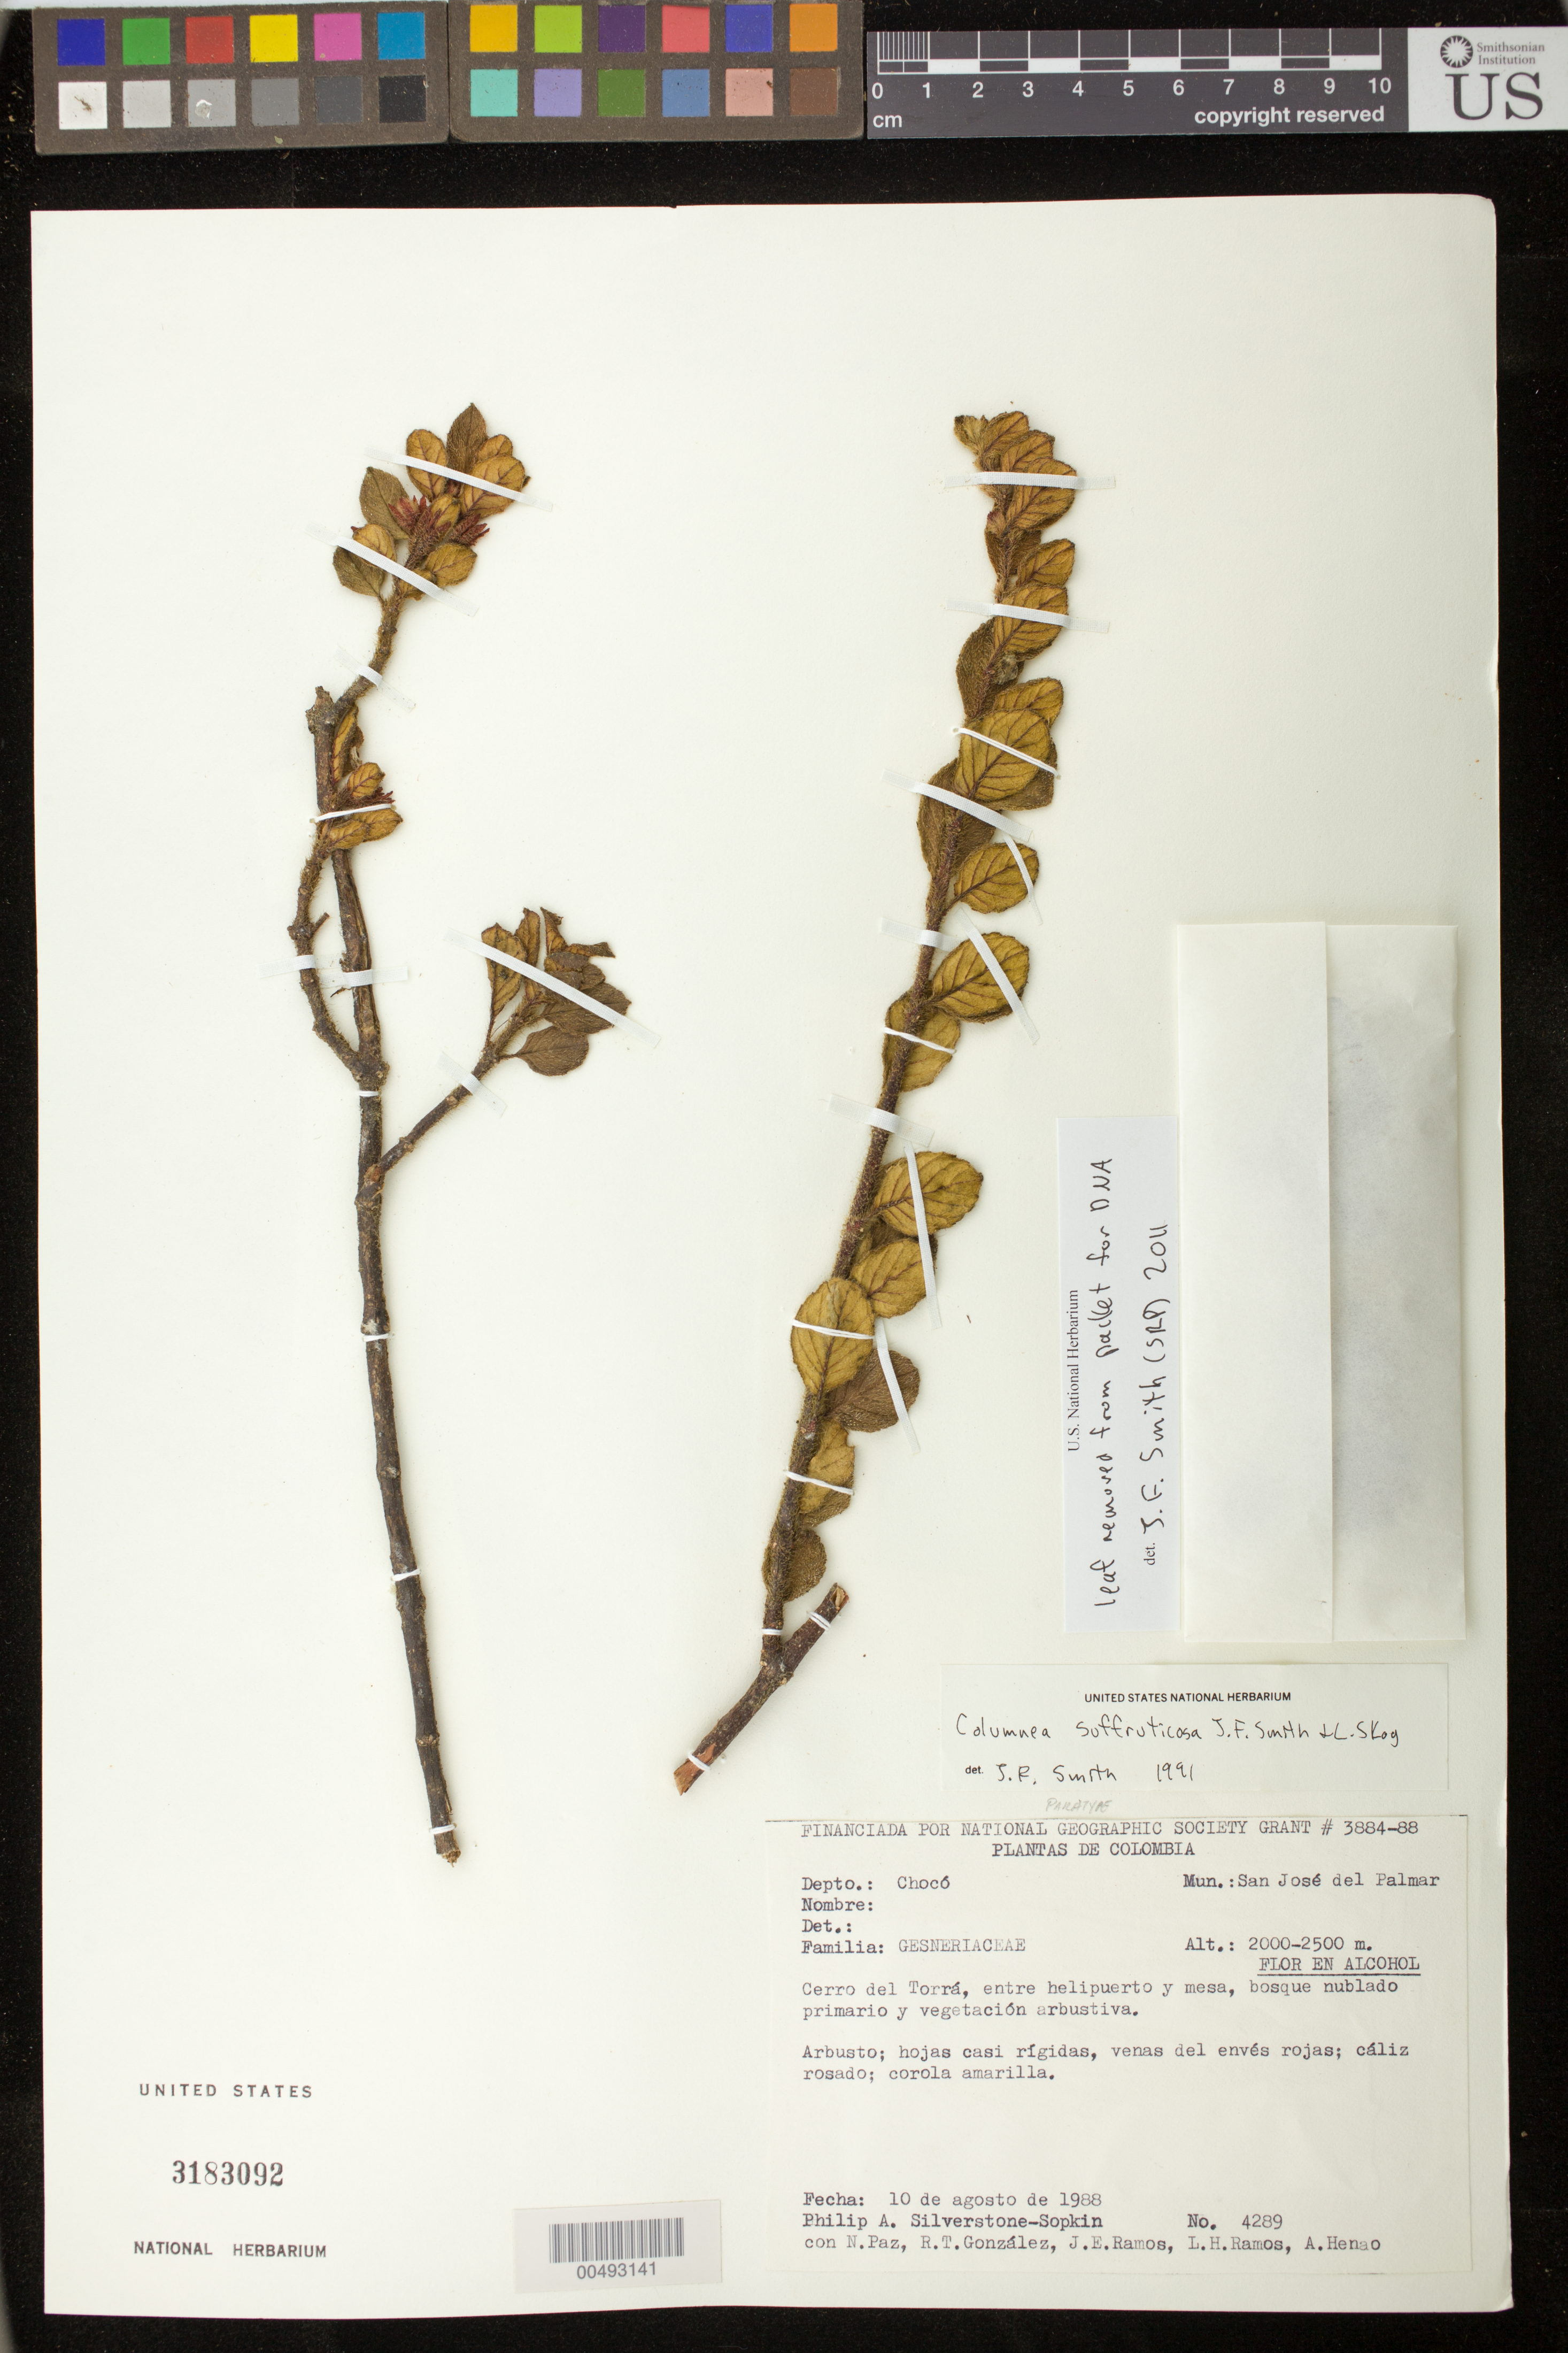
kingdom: Plantae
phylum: Tracheophyta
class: Magnoliopsida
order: Lamiales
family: Gesneriaceae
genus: Columnea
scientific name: Columnea suffruticosa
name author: J.F. Sm. & L.E. Skog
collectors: P. A. Silverstone-Sopkin, N. Paz, R. Gonzalez, J. E. Ramos, L. Ramos & A. Henao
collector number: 4289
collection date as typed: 10 Aug 1988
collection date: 1988-08-10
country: Colombia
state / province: Chocó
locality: Mun. San José del Palmar. Cerro del Torrá, entre helipuerto y mesa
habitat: bosque nublado primario y vegetación arbustiva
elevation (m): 2000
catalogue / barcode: US 3183092